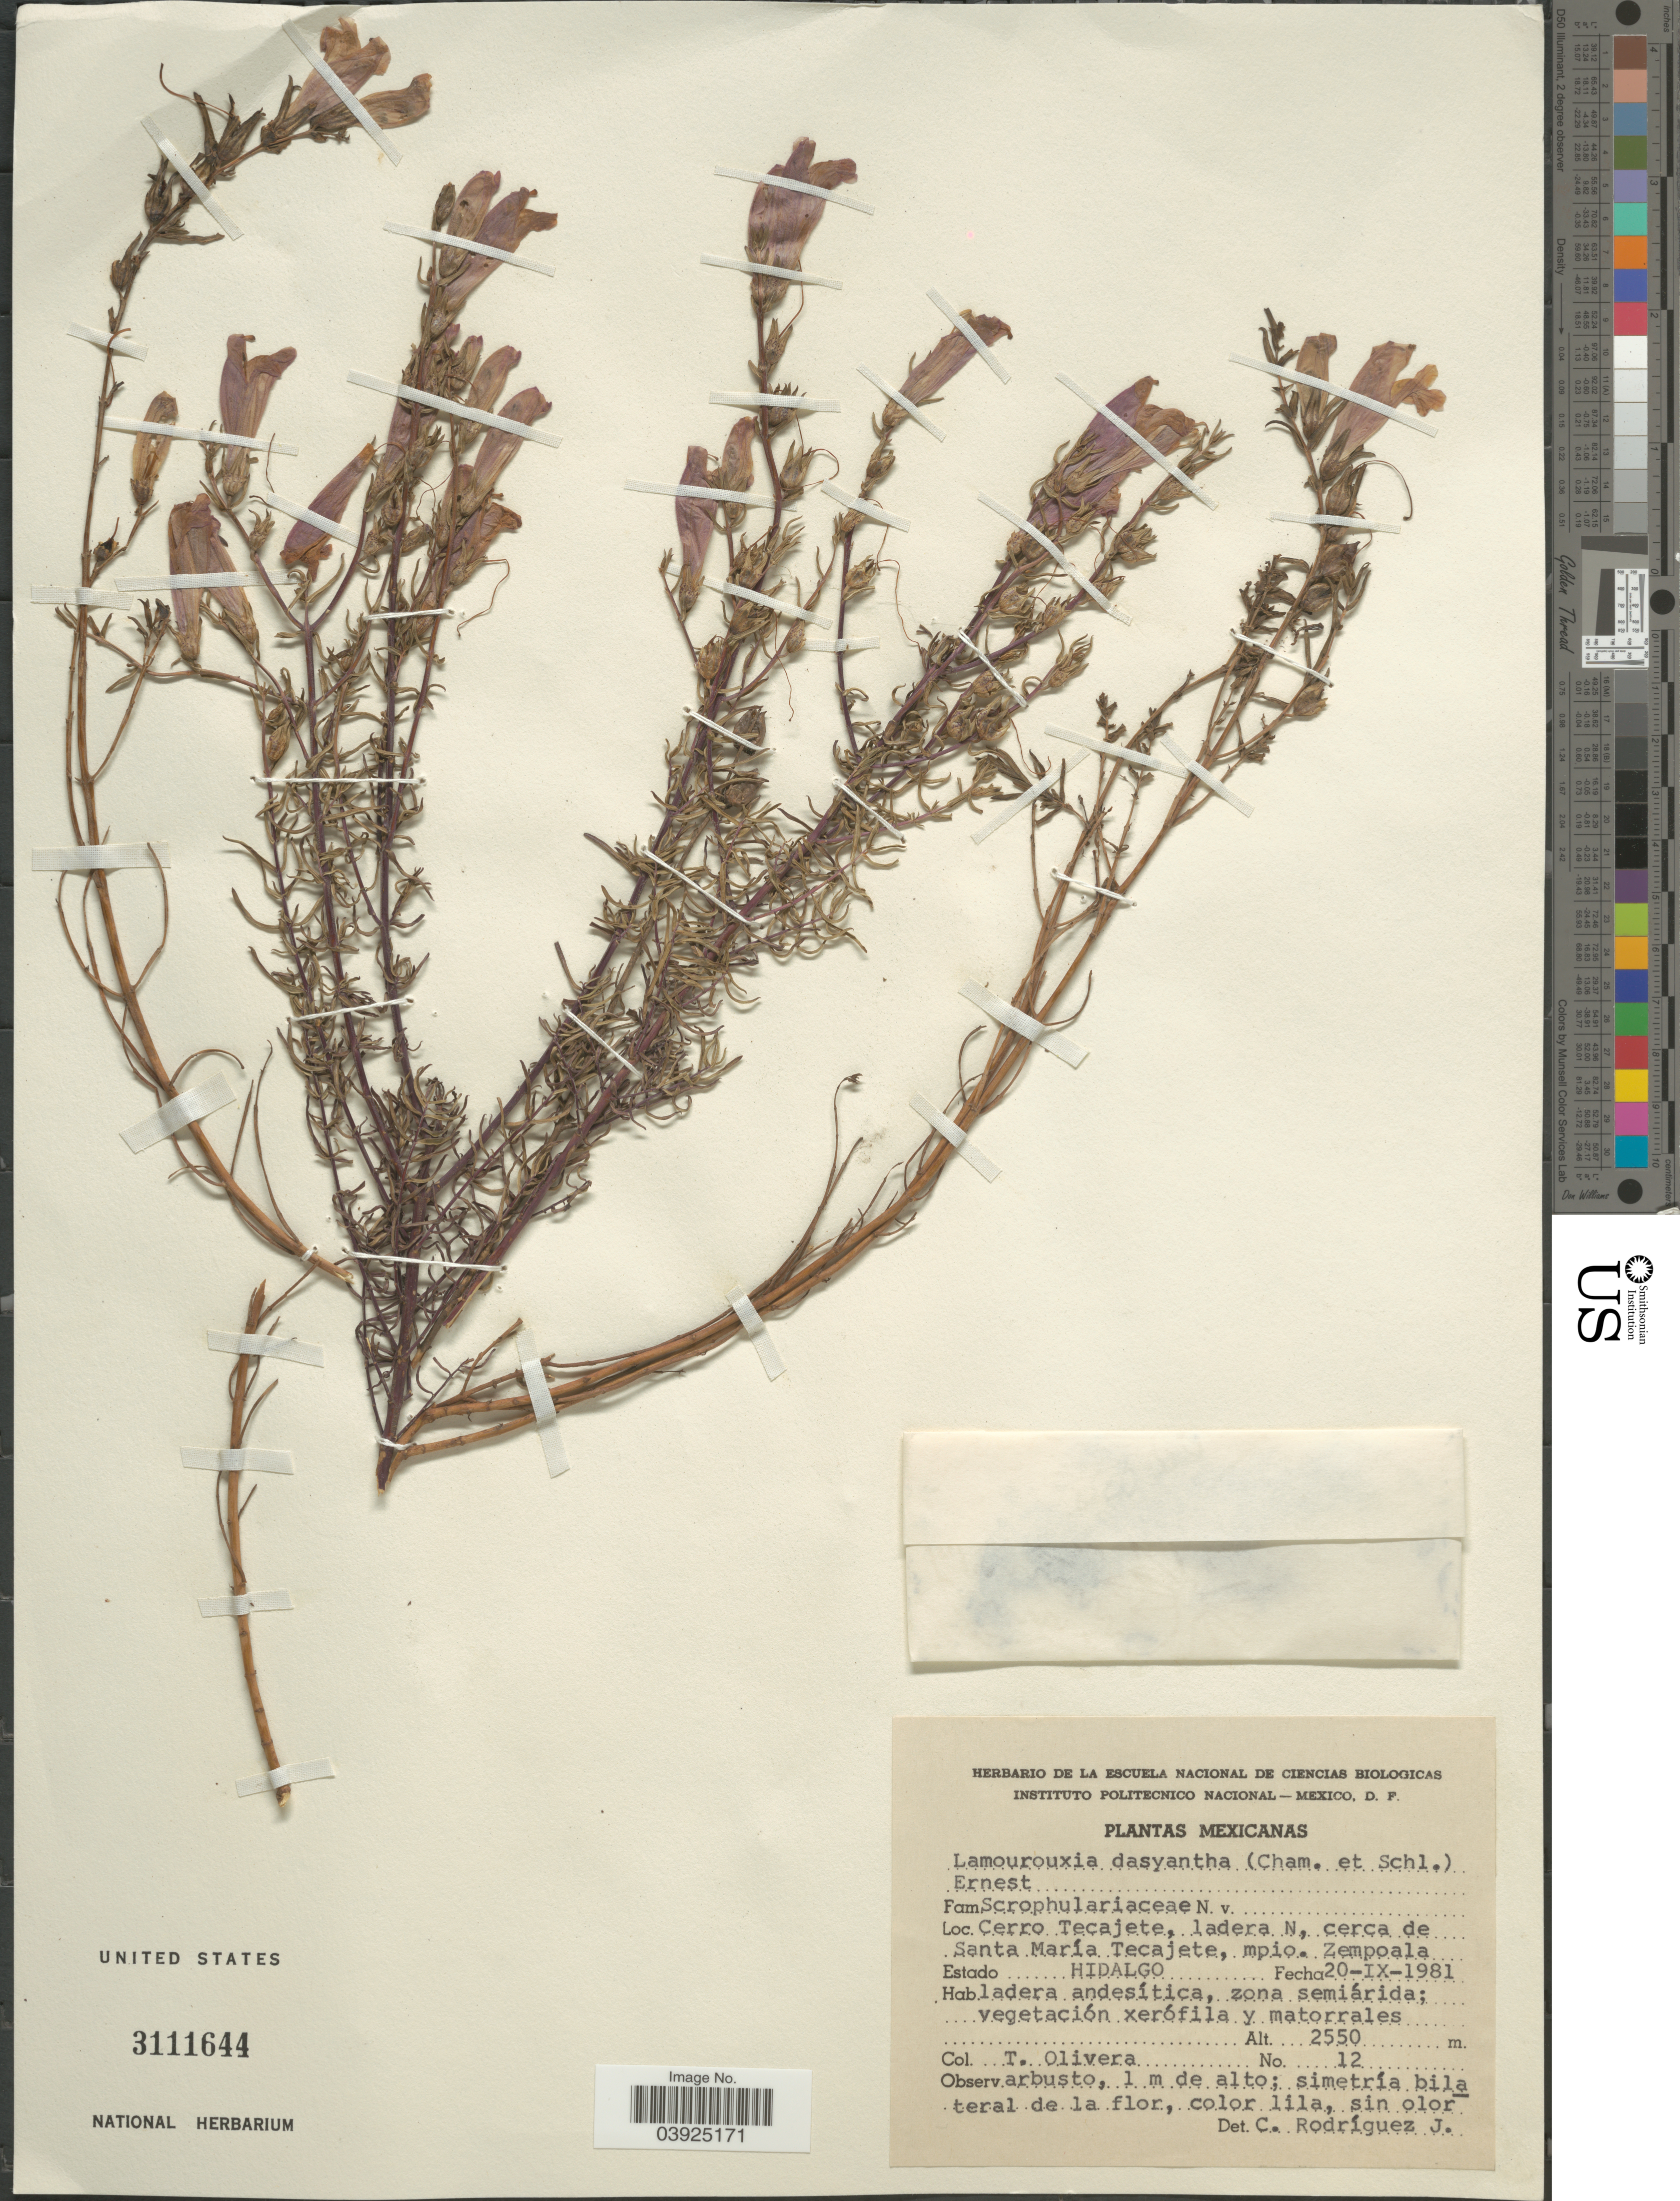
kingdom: Plantae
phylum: Tracheophyta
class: Magnoliopsida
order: Lamiales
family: Orobanchaceae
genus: Lamourouxia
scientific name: Lamourouxia linearis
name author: Benth.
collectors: T. Olivera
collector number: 12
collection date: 1981-09-20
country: Mexico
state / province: Hidalgo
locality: Cerro Tecajete, ladera N, cerca de Santa María Tecajete, mpio. Zempoala.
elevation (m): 2550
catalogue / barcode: US 3111644